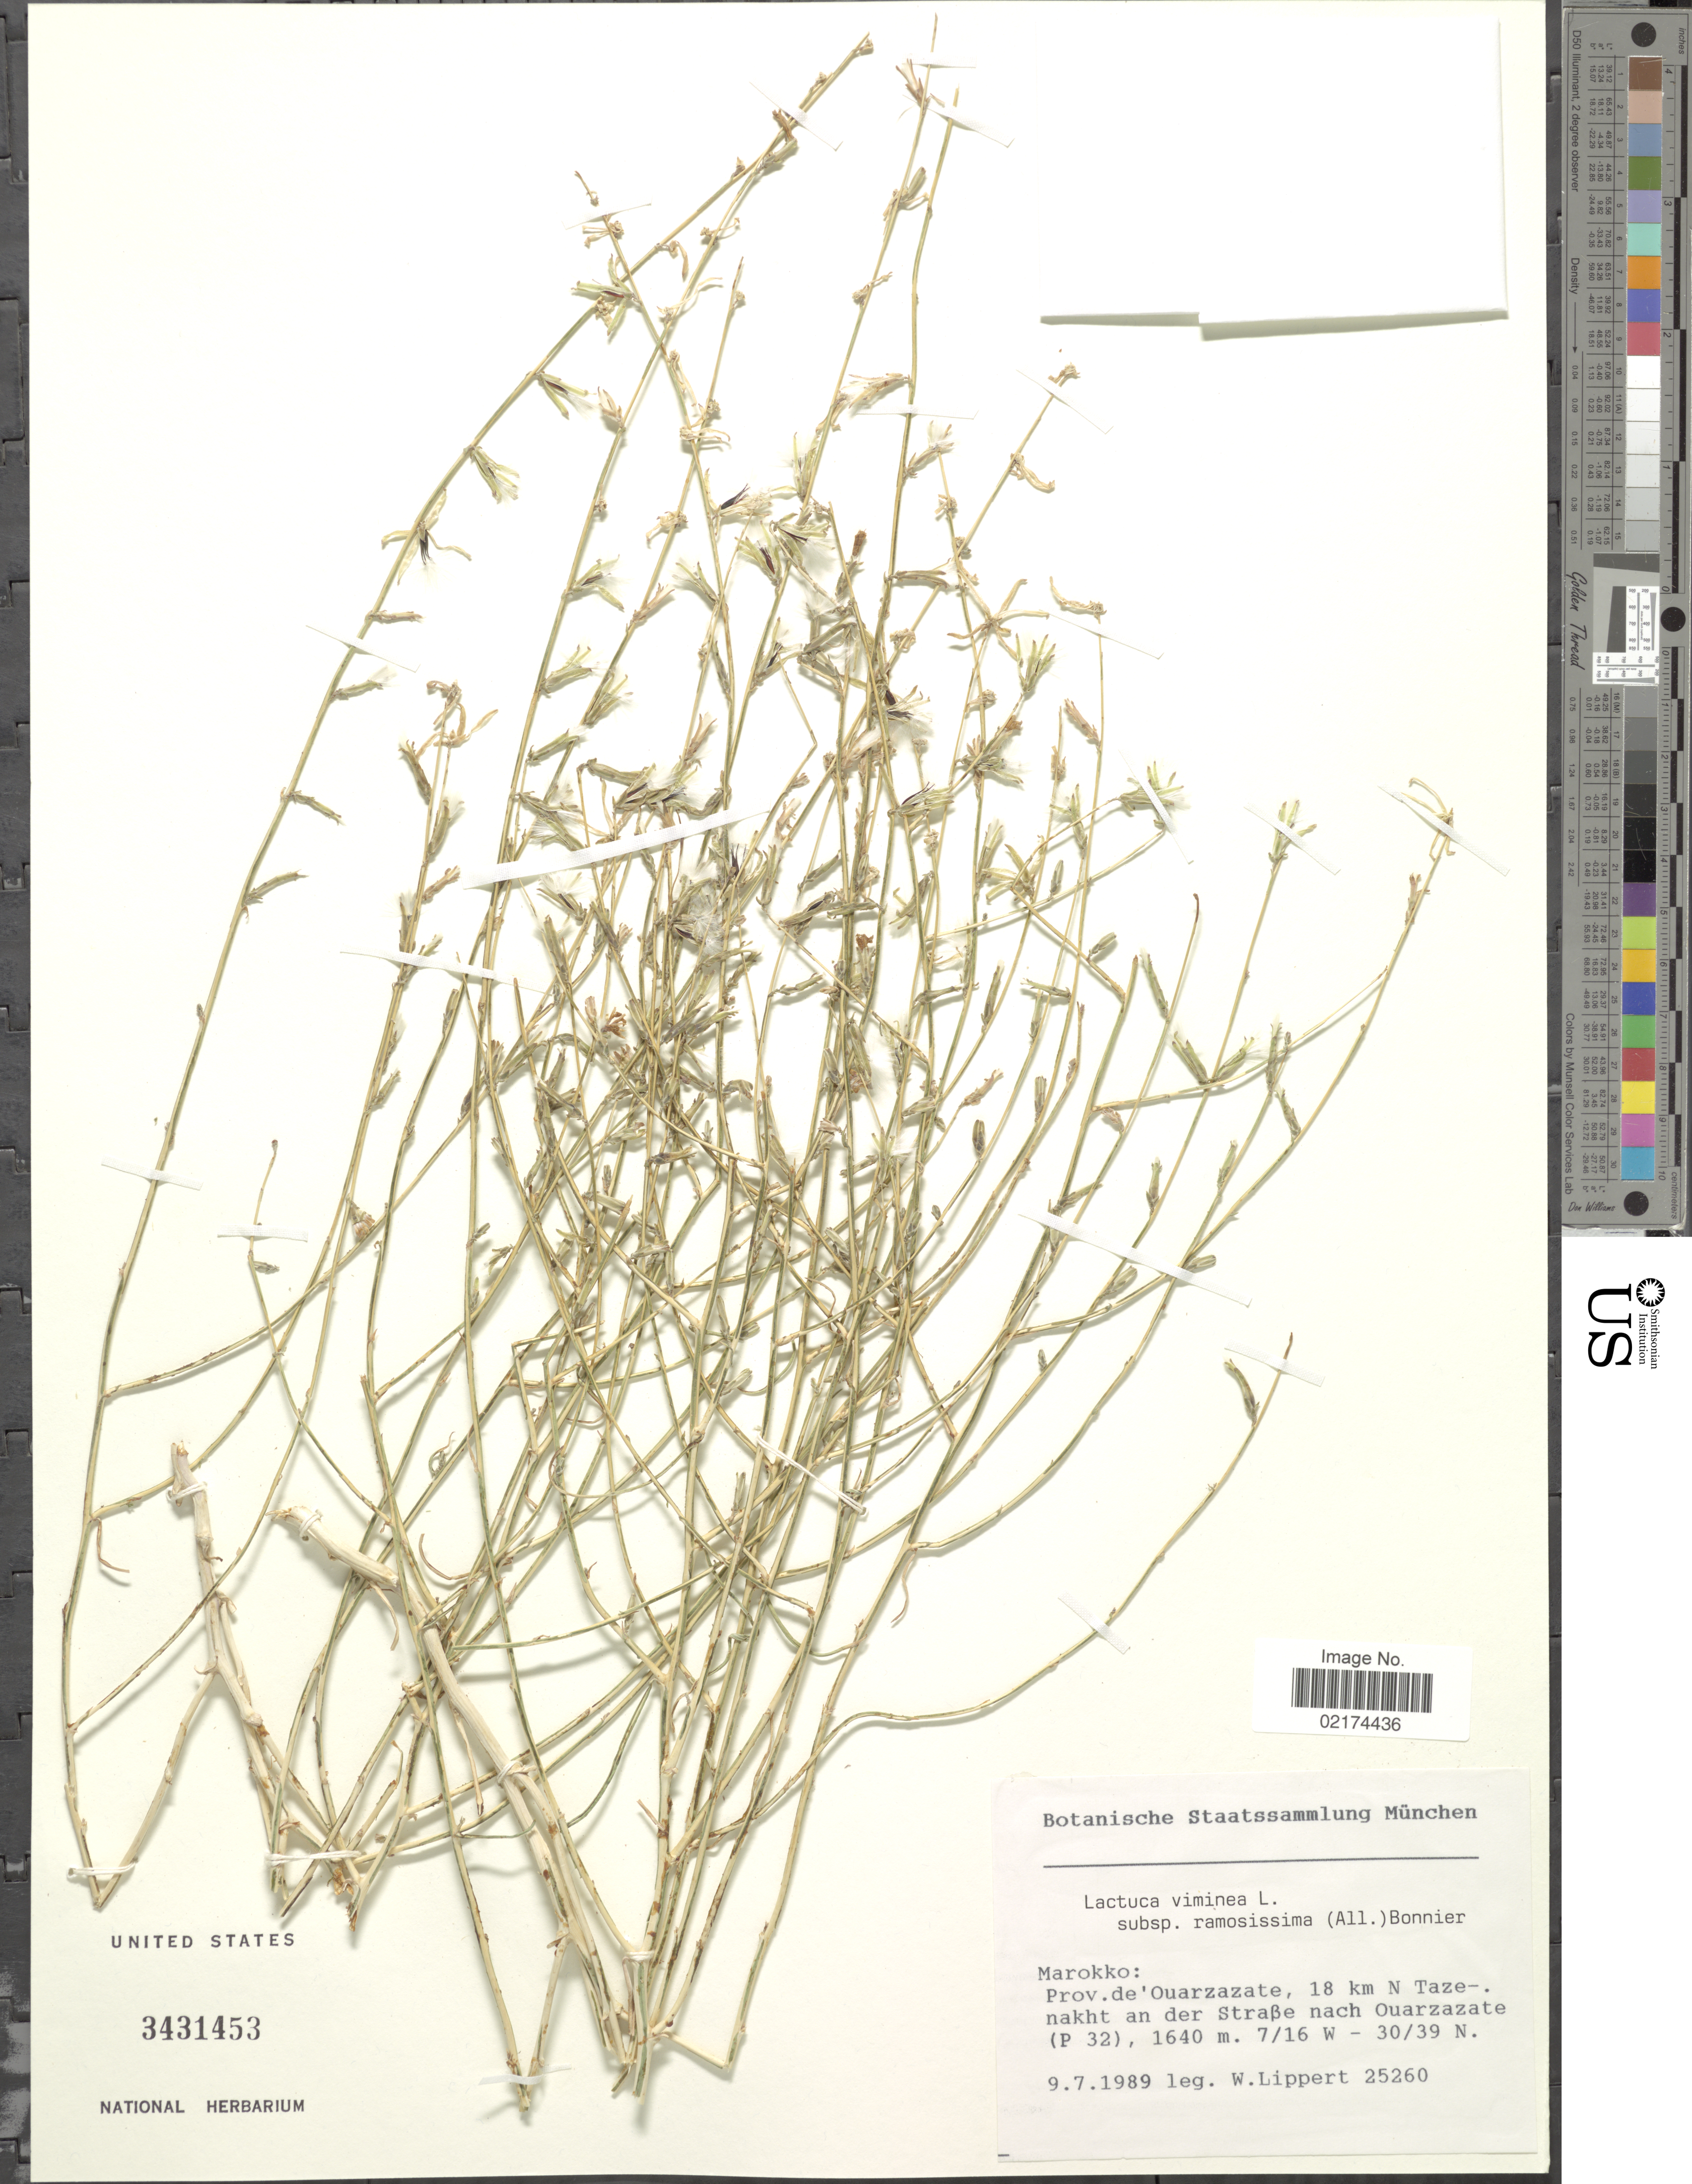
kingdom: Plantae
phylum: Tracheophyta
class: Magnoliopsida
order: Asterales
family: Asteraceae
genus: Lactuca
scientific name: Lactuca viminea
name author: (L.) J. Presl & C. Presl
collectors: W. Lippert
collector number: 25260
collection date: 1989-07-09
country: Morocco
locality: Prov. de' Ourzazate, 18 km N Tazenakht an der Strabe nach Ouarzazate (P32)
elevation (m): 1640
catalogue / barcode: US 343153